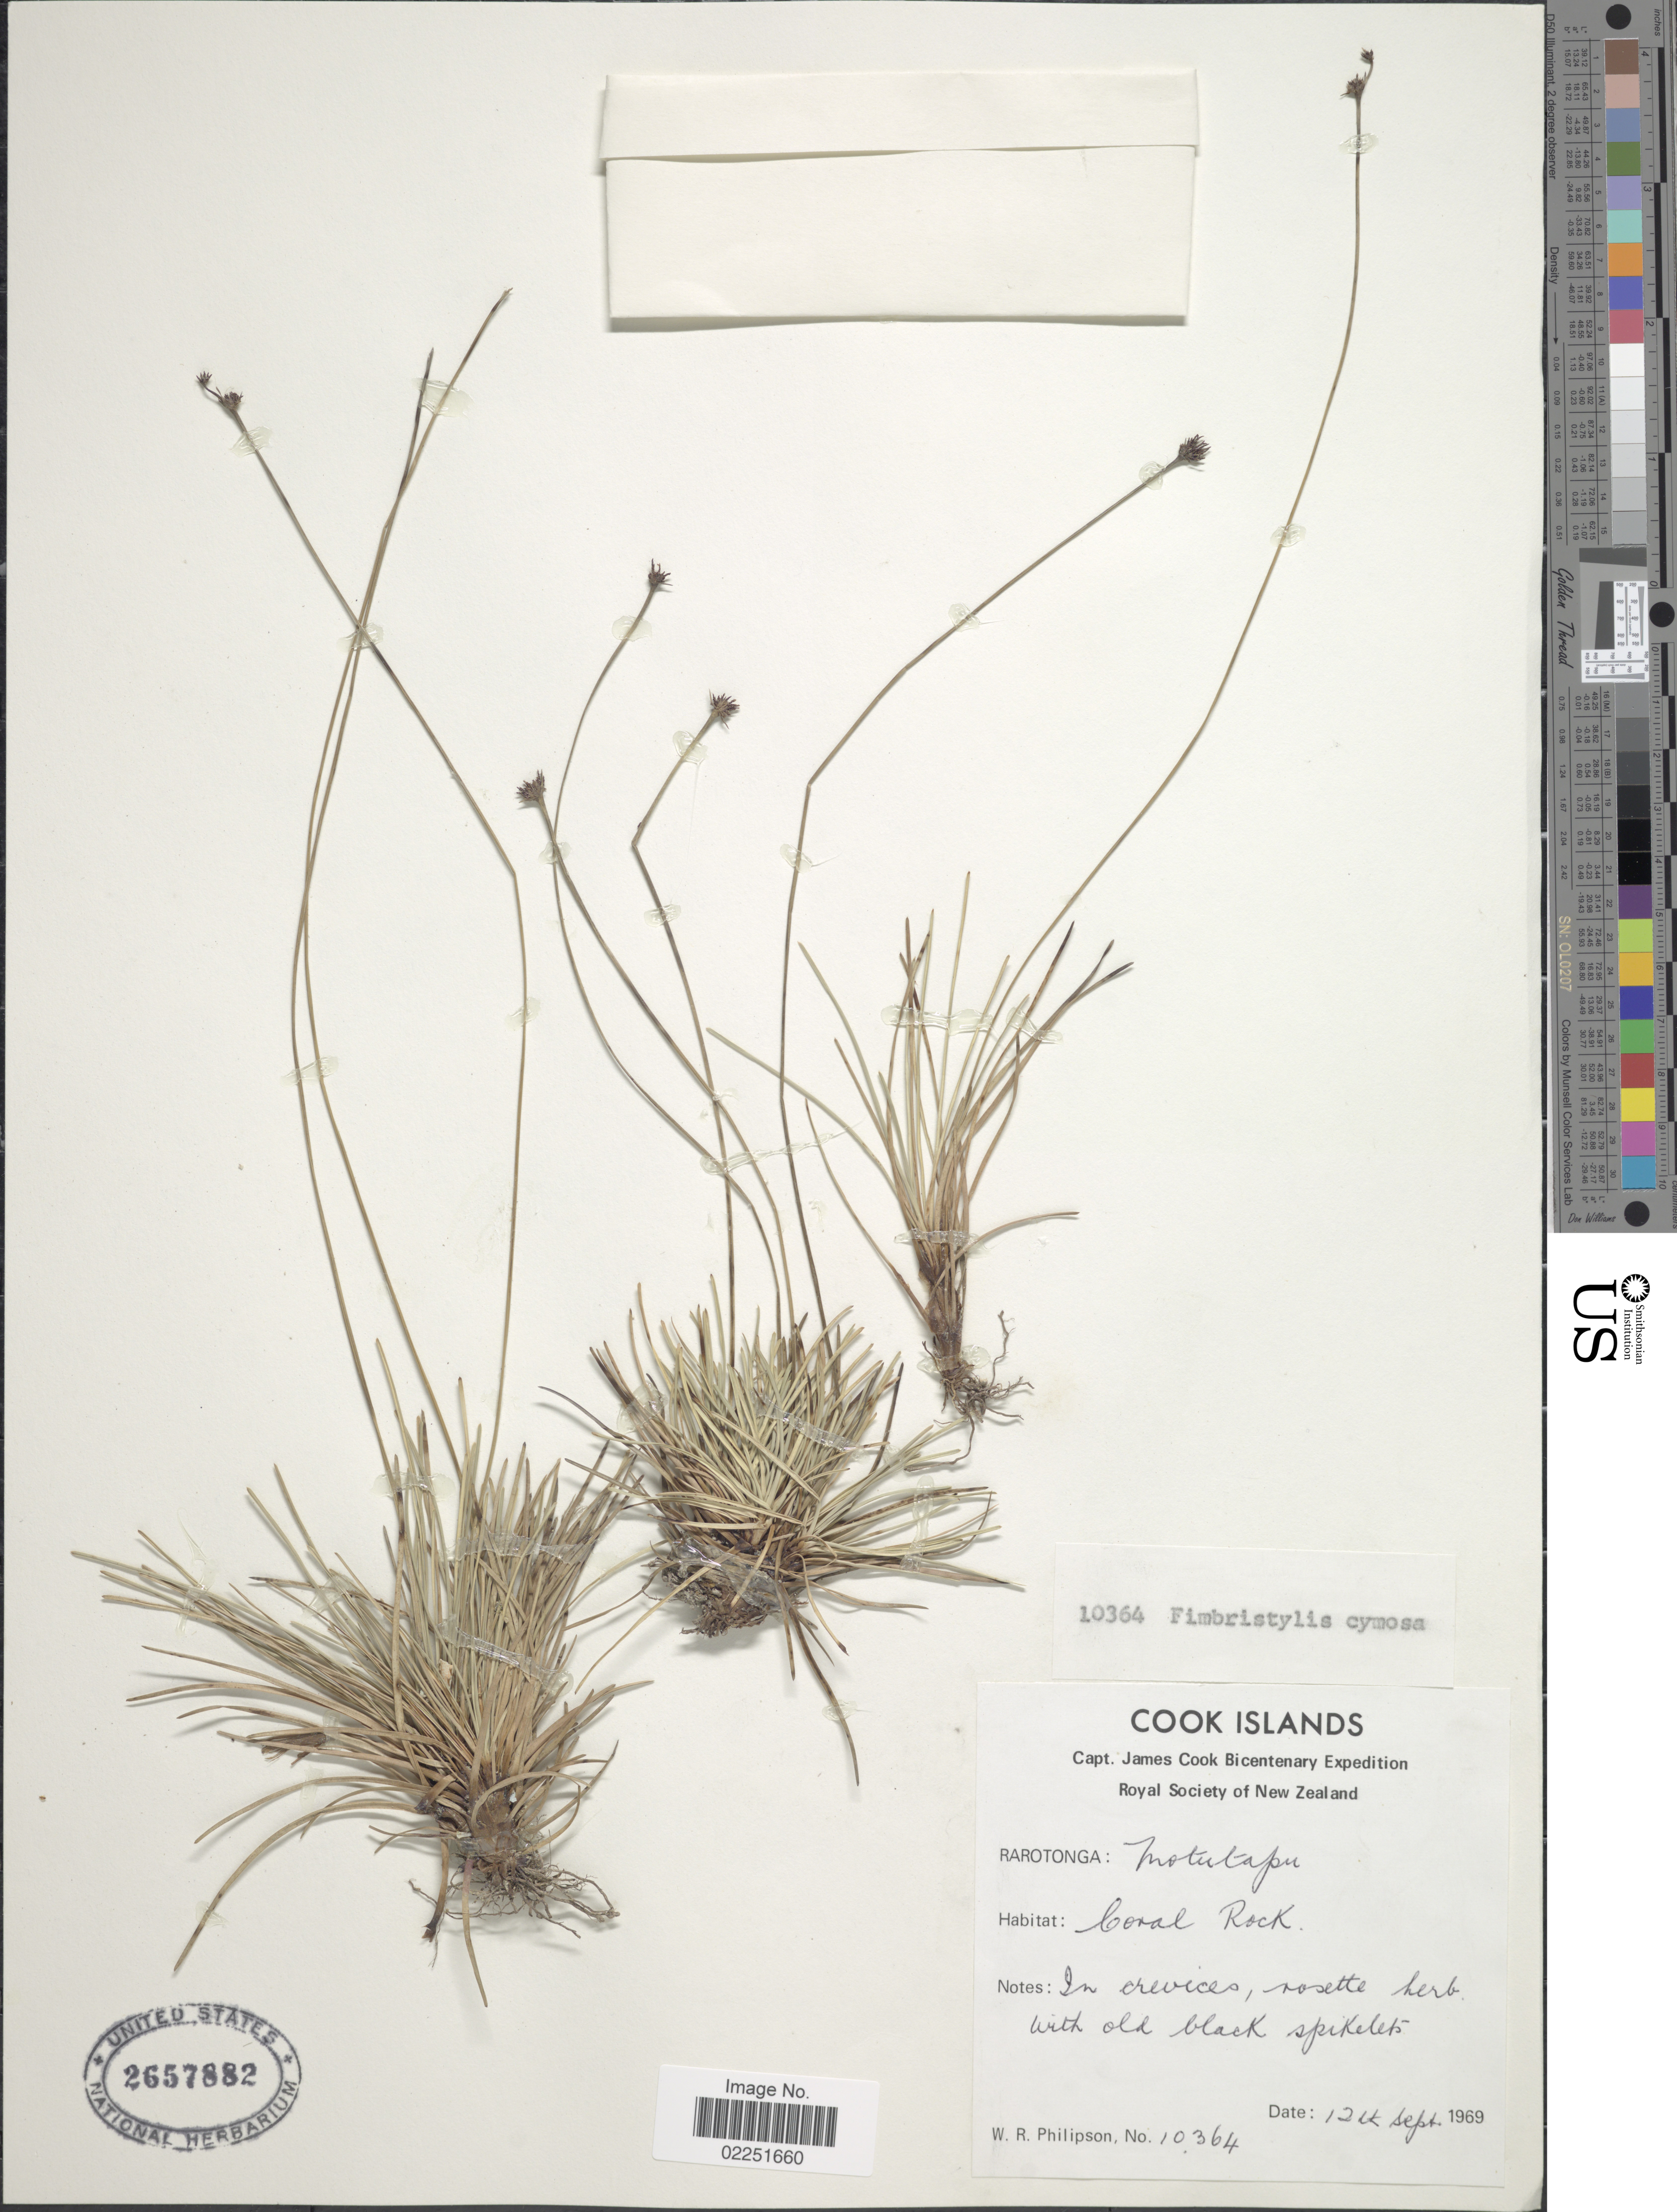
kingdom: Plantae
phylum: Tracheophyta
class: Liliopsida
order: Poales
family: Cyperaceae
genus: Fimbristylis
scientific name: Fimbristylis cymosa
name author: R. Br.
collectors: W. R. Philipson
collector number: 10364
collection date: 1969-09-12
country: Cook Islands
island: Rarotonga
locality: Rarotonga: Motutapu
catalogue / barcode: US 2657882